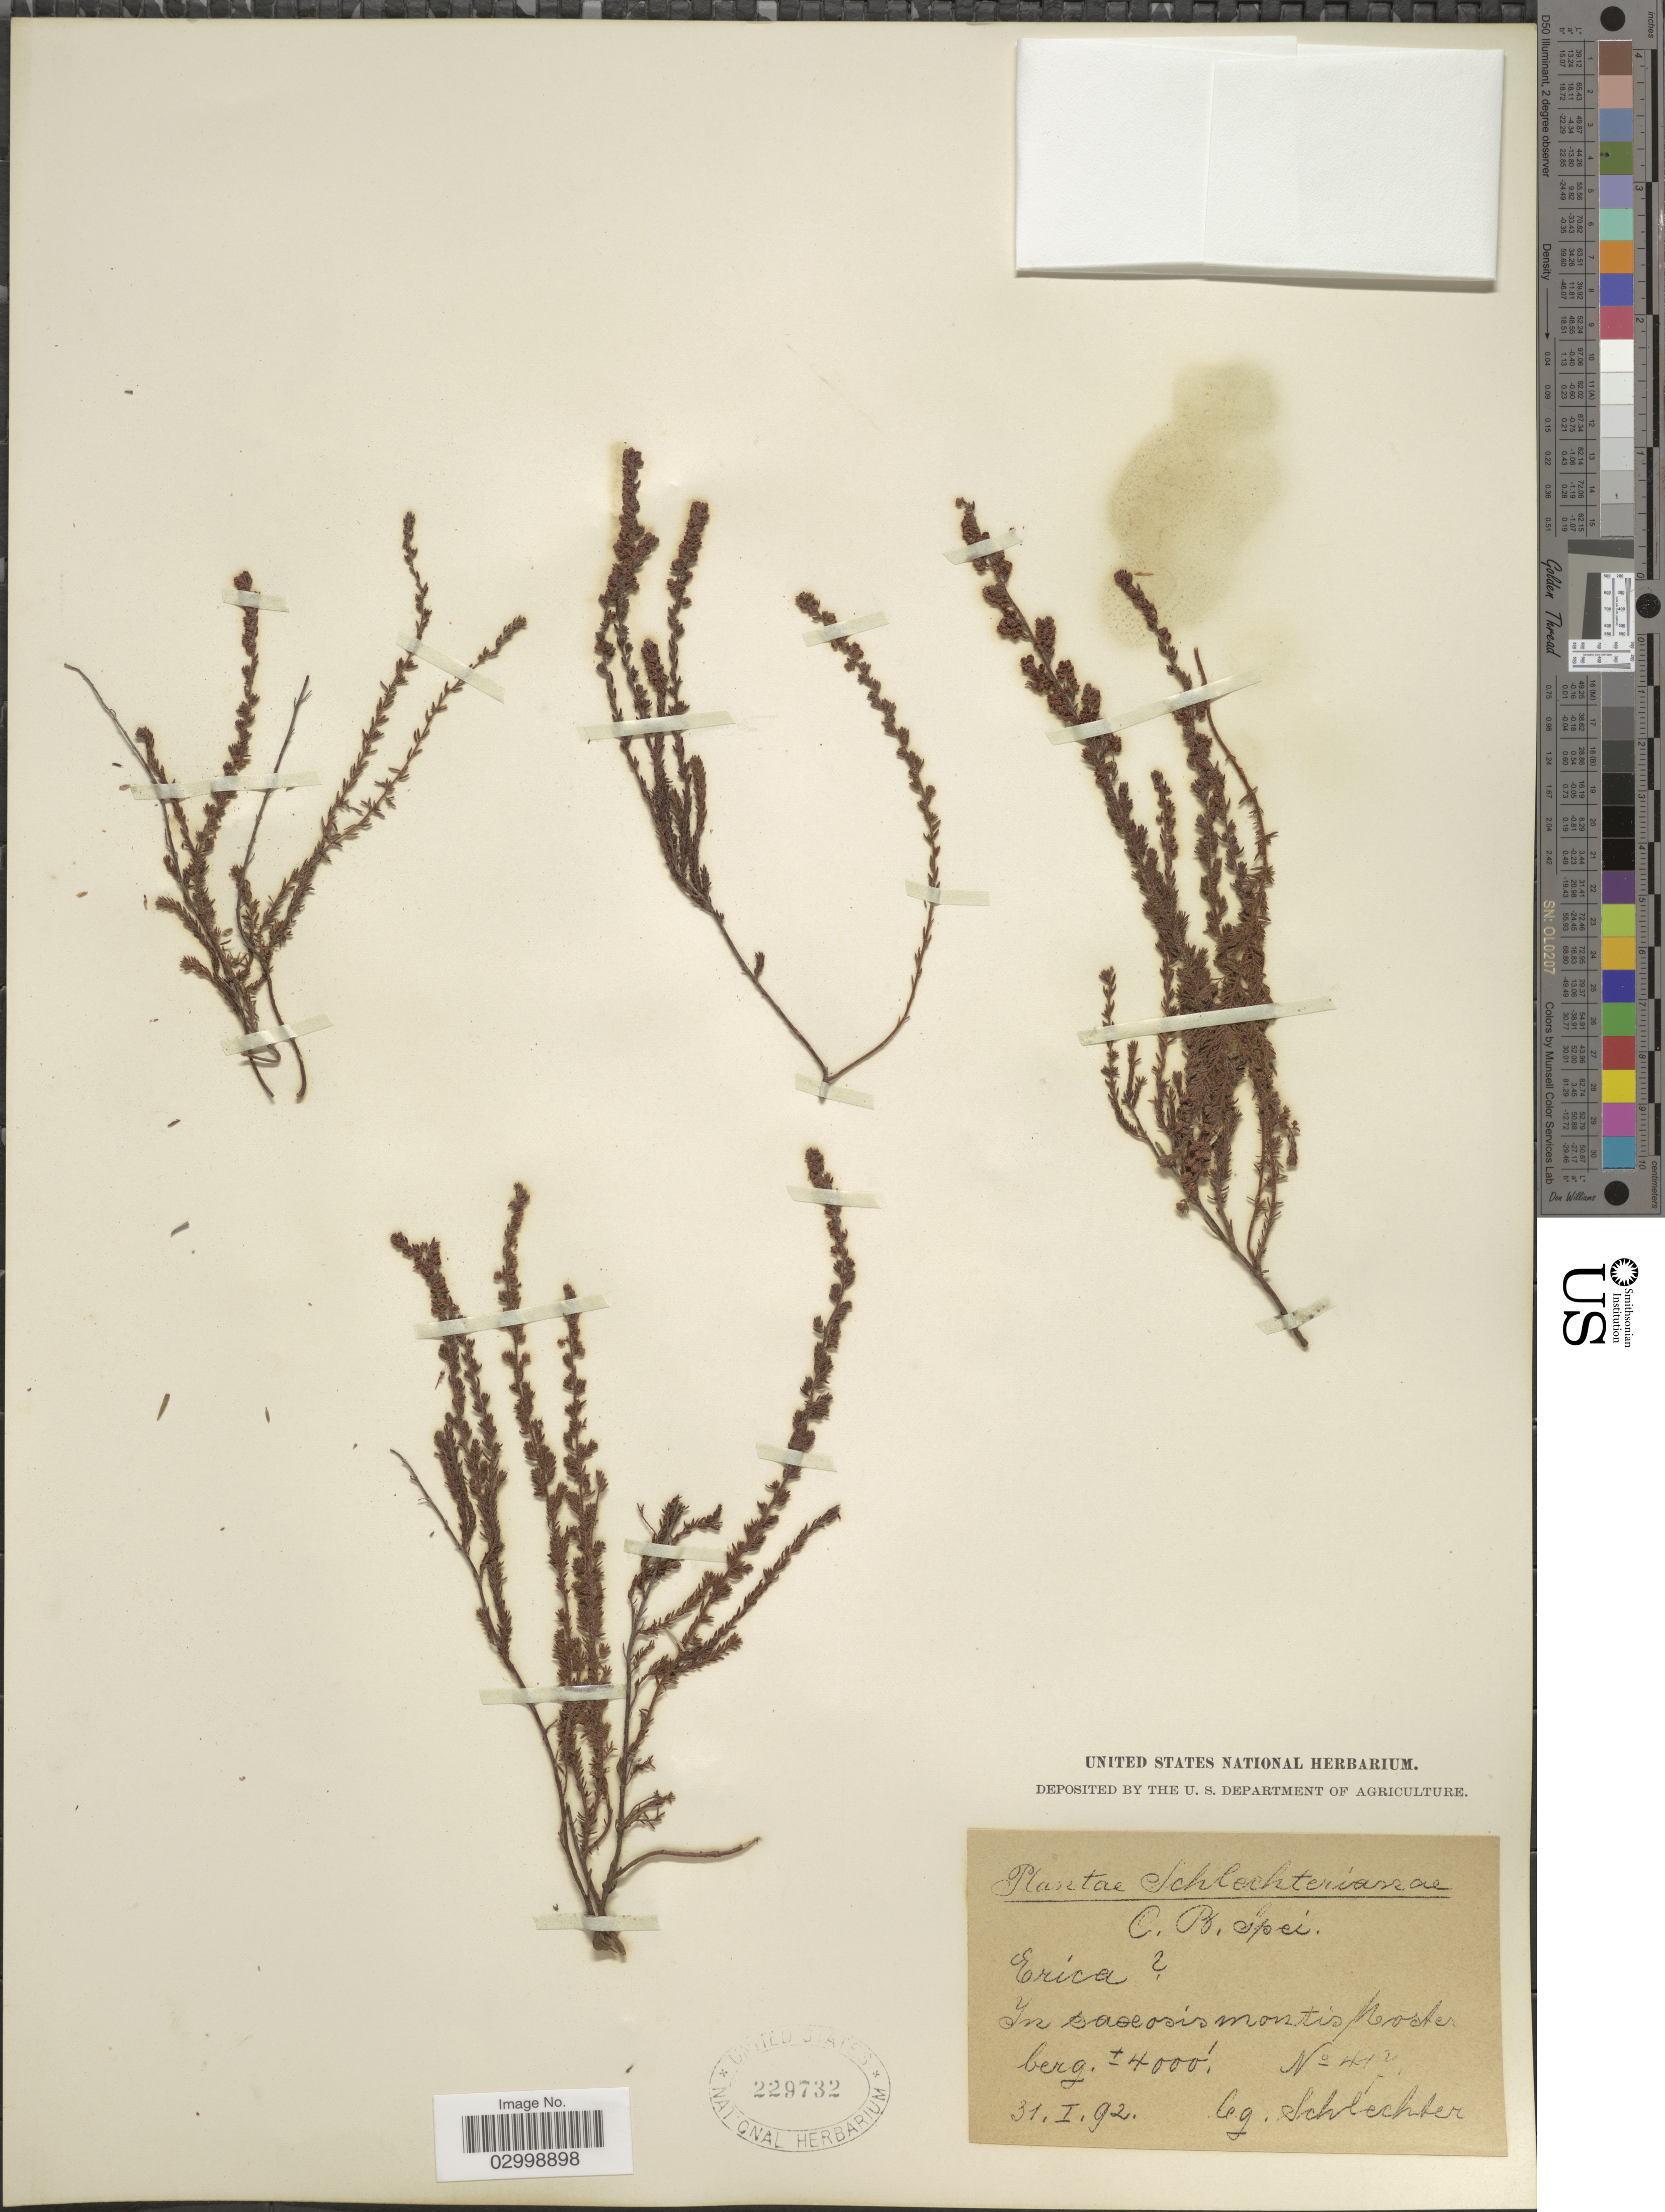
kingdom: Plantae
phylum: Tracheophyta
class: Magnoliopsida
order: Ericales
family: Ericaceae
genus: Erica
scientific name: Erica sp.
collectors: Schlechter, --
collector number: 412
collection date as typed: Transcribed d/m/y: 31/1/92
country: South Africa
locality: C. B. Spei, in saxosis montis Moster berg.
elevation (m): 1219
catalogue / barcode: US 229732